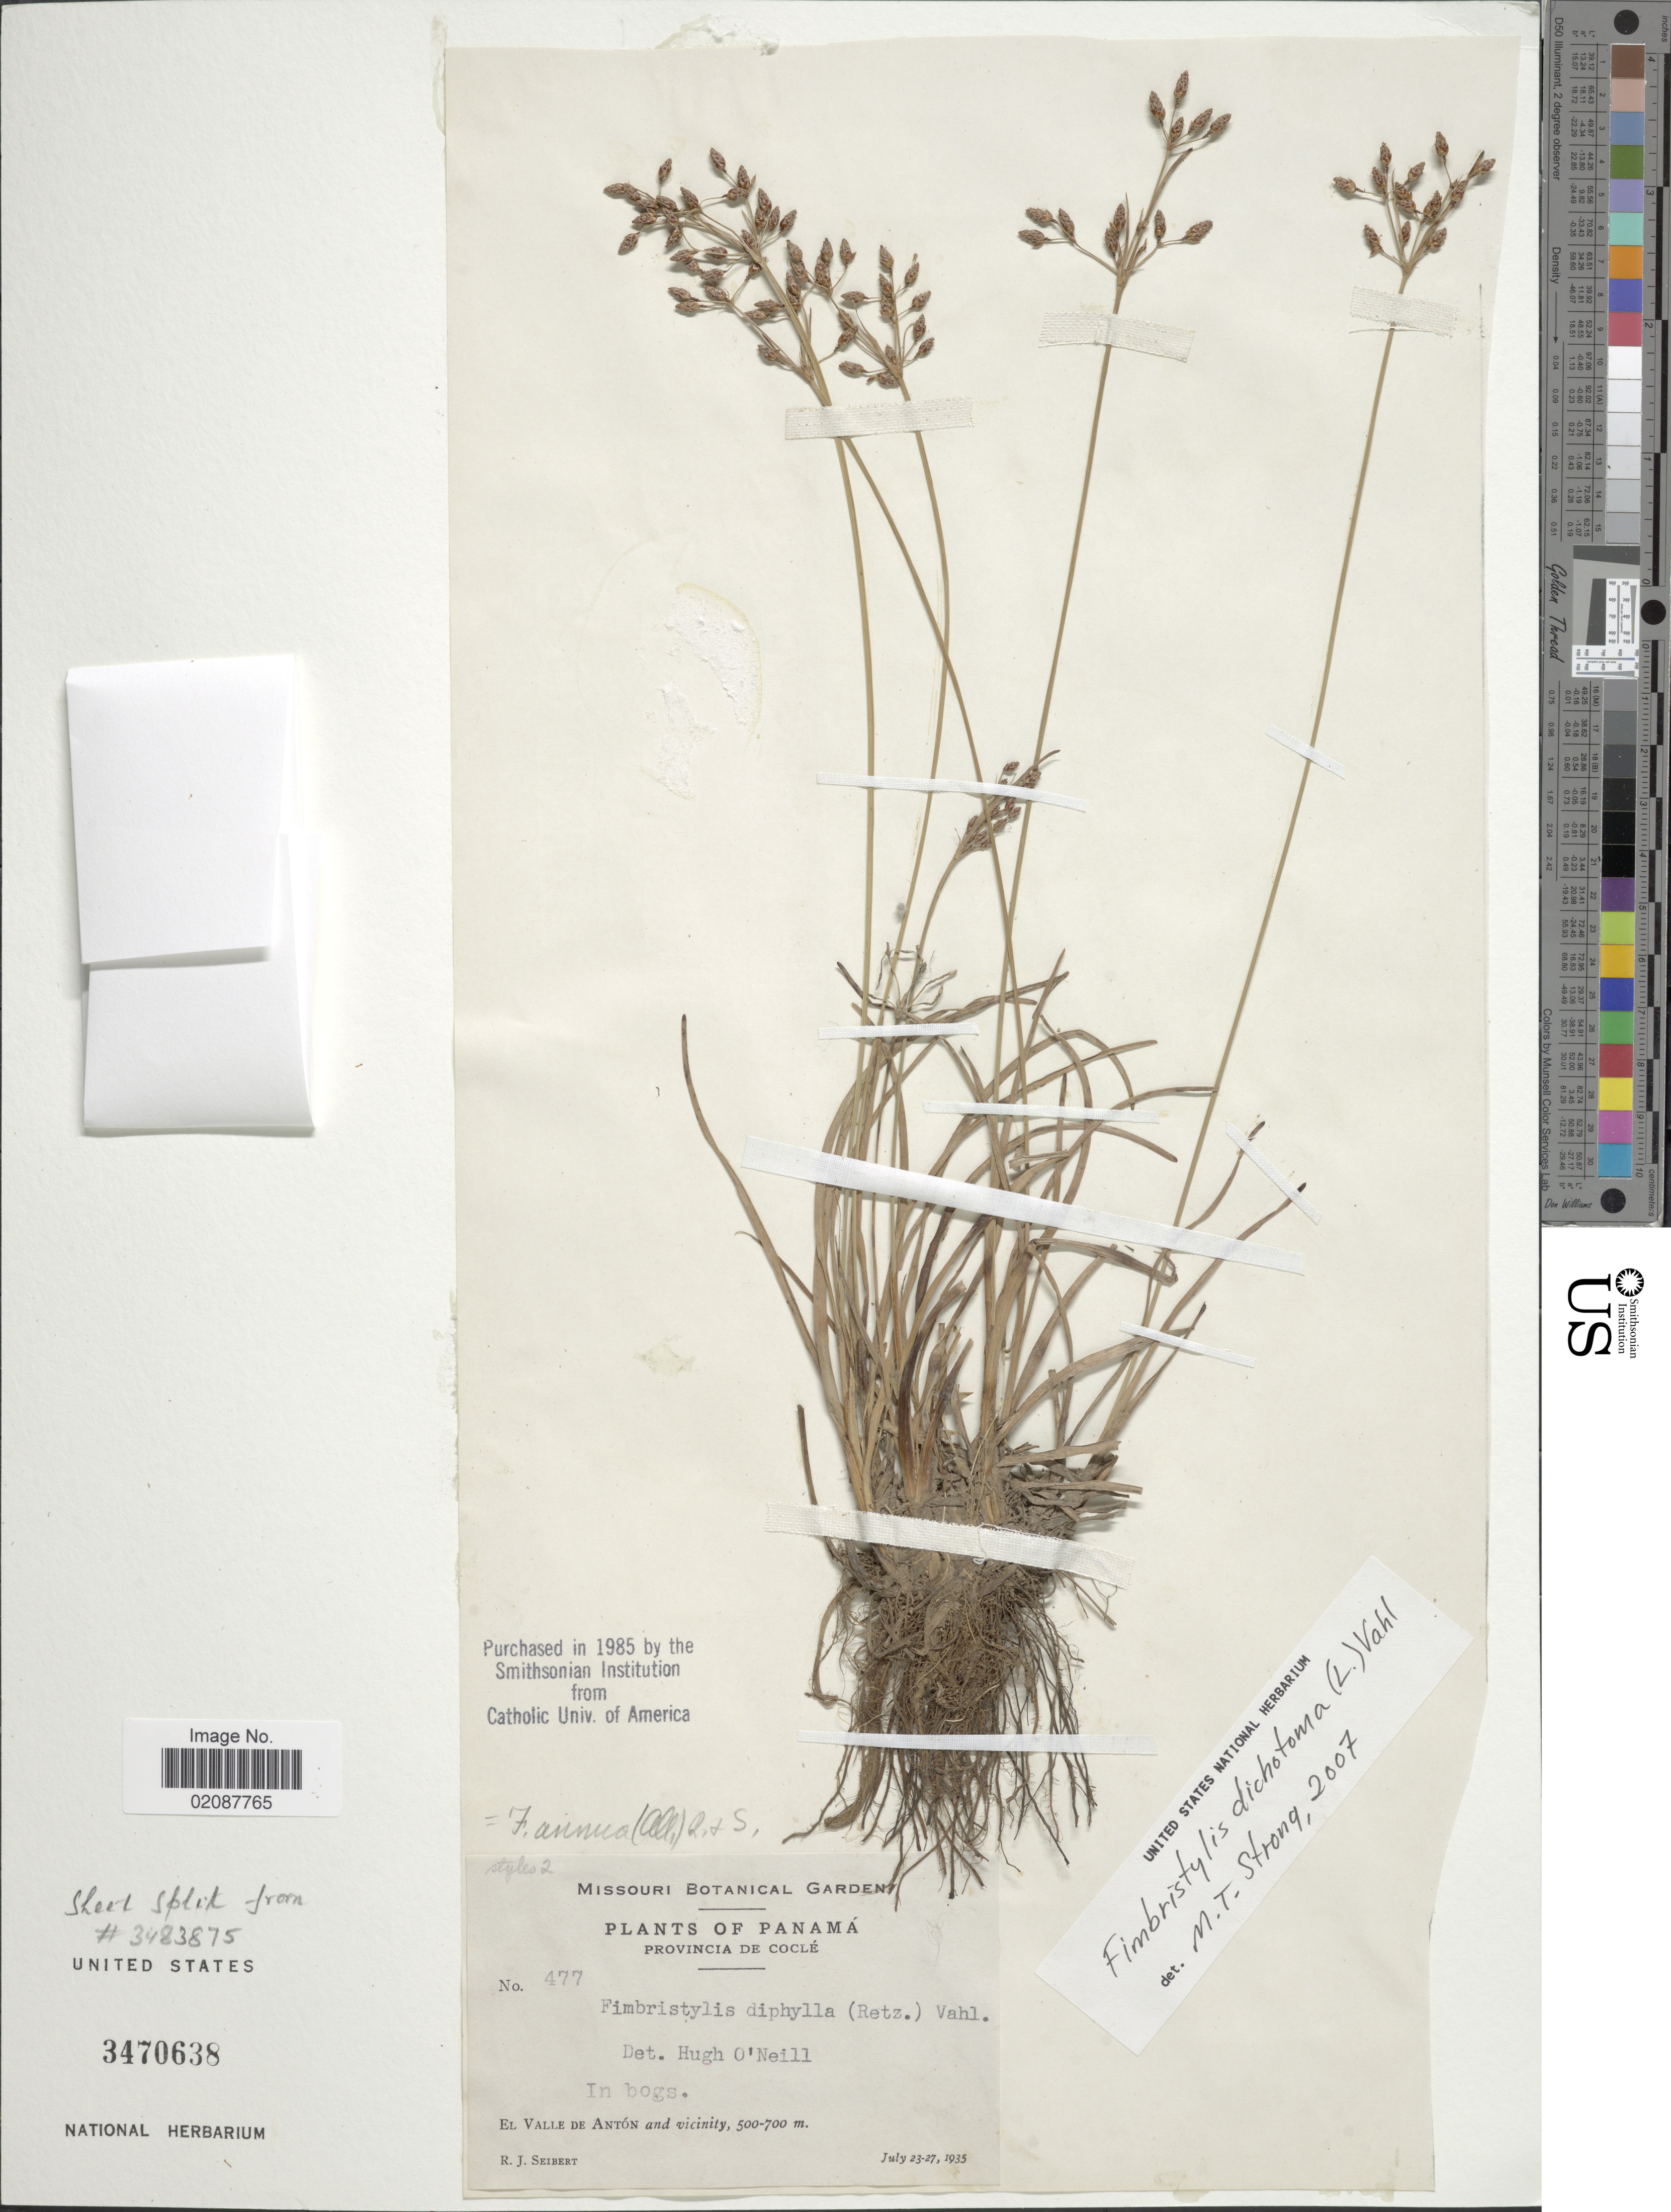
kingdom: Plantae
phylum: Tracheophyta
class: Liliopsida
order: Poales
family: Cyperaceae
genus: Fimbristylis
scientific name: Fimbristylis dichotoma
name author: (L.) Vahl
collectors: R. J. Seibert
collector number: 477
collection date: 1935-07-23/1935-07-27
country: Panama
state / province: Coclé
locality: In bogs, El Valle de ant6on and vicinity.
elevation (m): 500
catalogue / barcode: US 3470638